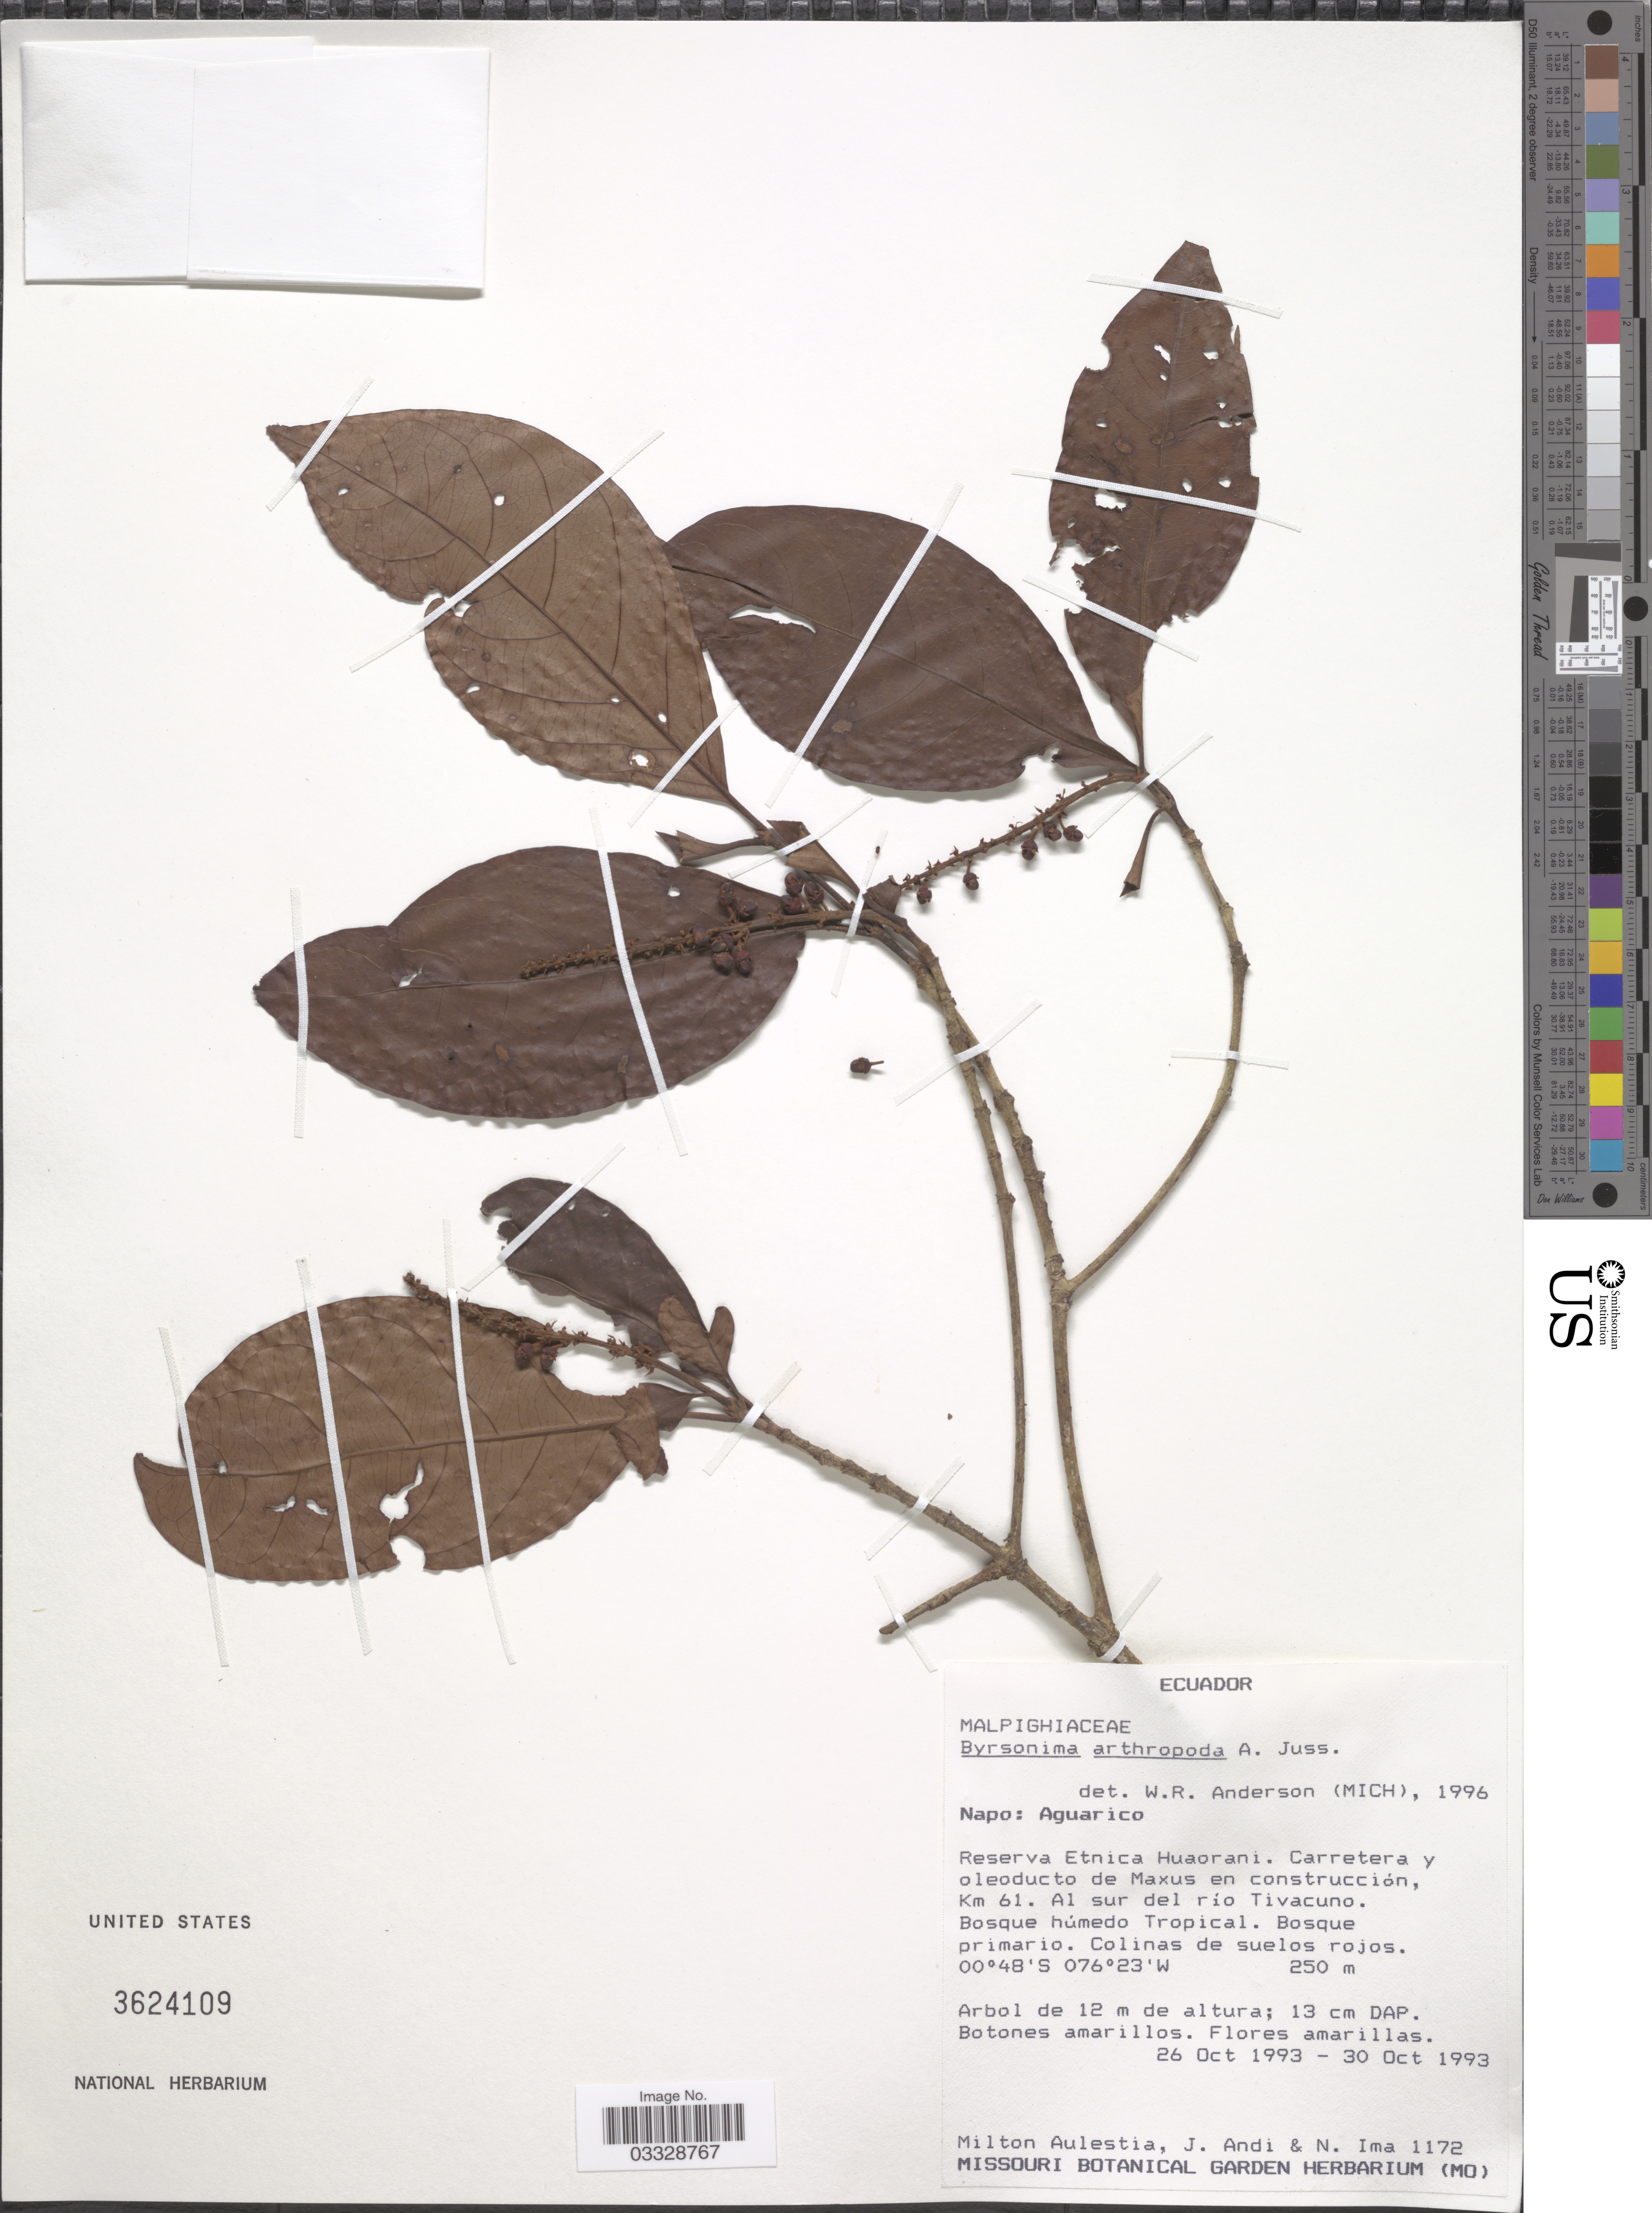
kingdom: Plantae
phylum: Tracheophyta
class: Magnoliopsida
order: Malpighiales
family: Malpighiaceae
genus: Byrsonima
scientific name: Byrsonima arthropoda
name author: A. Juss.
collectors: M. Aulestia, J. Andi & N. Ima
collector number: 1172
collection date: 1993-10-26/1993-10-30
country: Ecuador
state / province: Napo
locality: Aguarico. Reserva Etnica Huaorani. Carretera y oleoducto de Maxus en construcción, Km 61. Al sur del río Tivacuno. Bosque húmedo Tropical. Bosque primario. Colinas de suelos rojos.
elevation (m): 250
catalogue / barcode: US 3624109